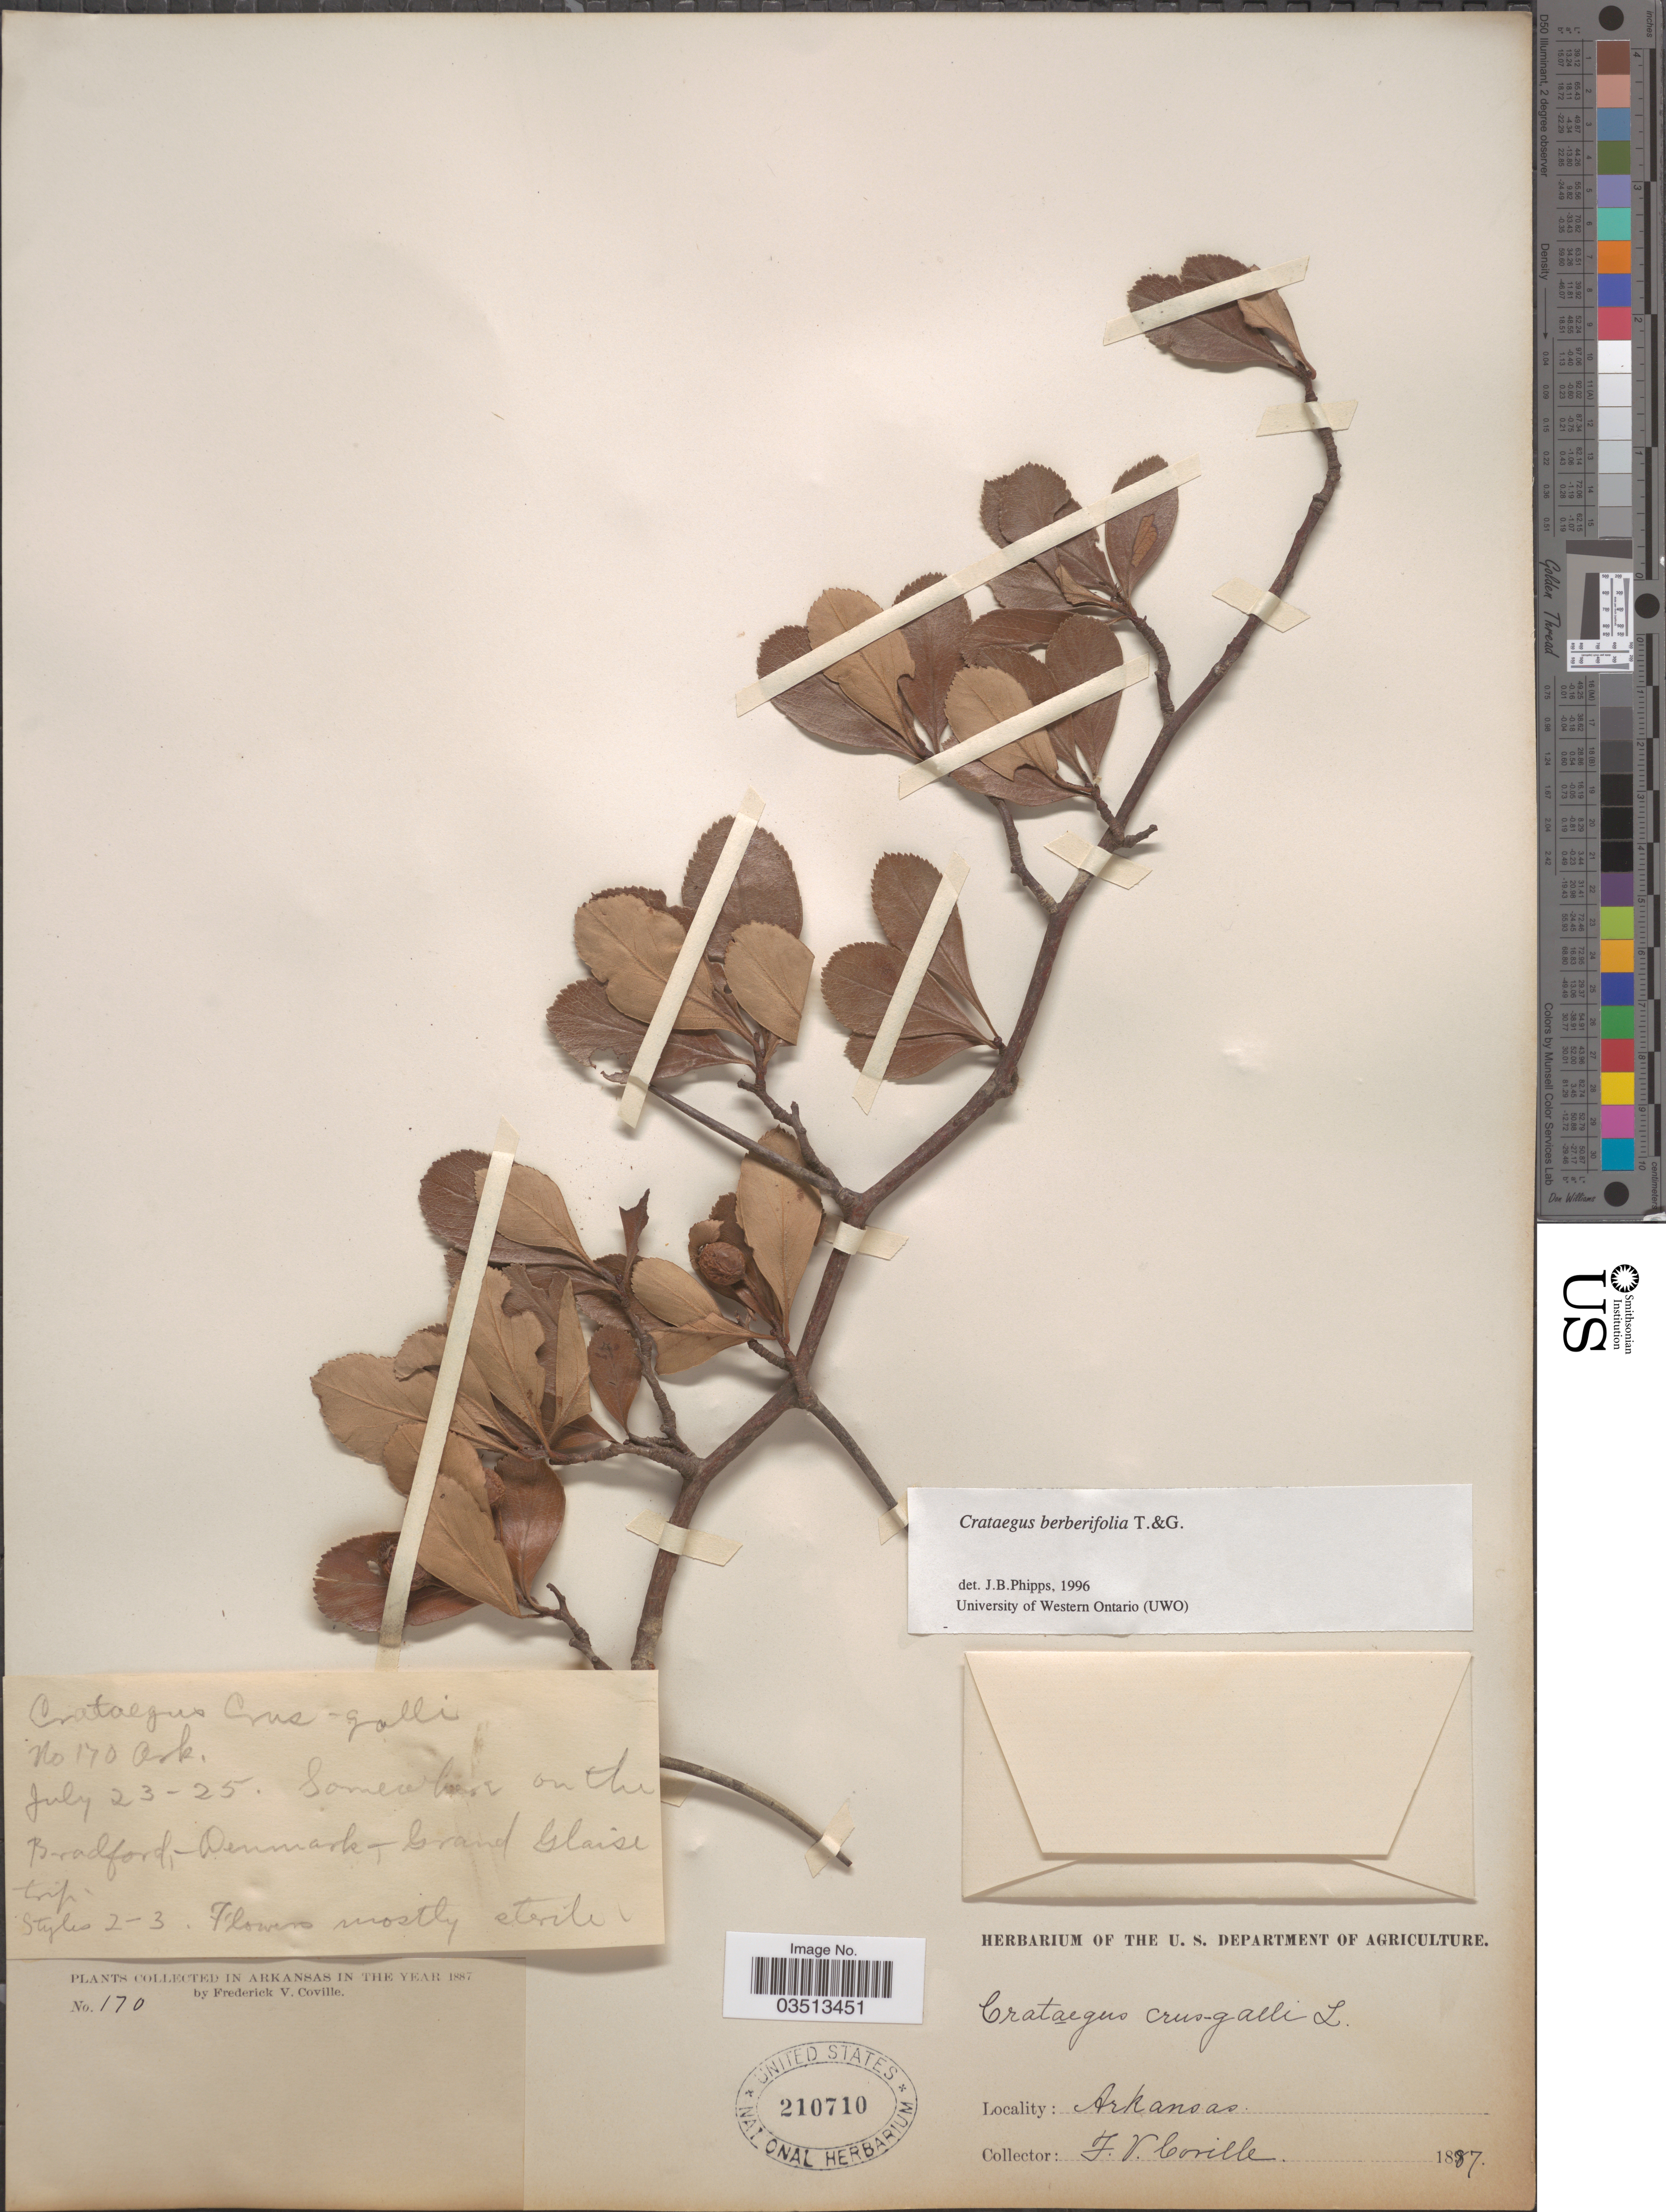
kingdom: Plantae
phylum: Tracheophyta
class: Magnoliopsida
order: Rosales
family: Rosaceae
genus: Crataegus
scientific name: Crataegus berberifolia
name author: Torr. & A. Gray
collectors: F. V. Coville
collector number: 170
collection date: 1887-07-23/1887-07-25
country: United States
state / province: Arkansas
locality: Somewhere on the Bradford,-Denmark,- Grand Glaise trip.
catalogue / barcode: US 210710